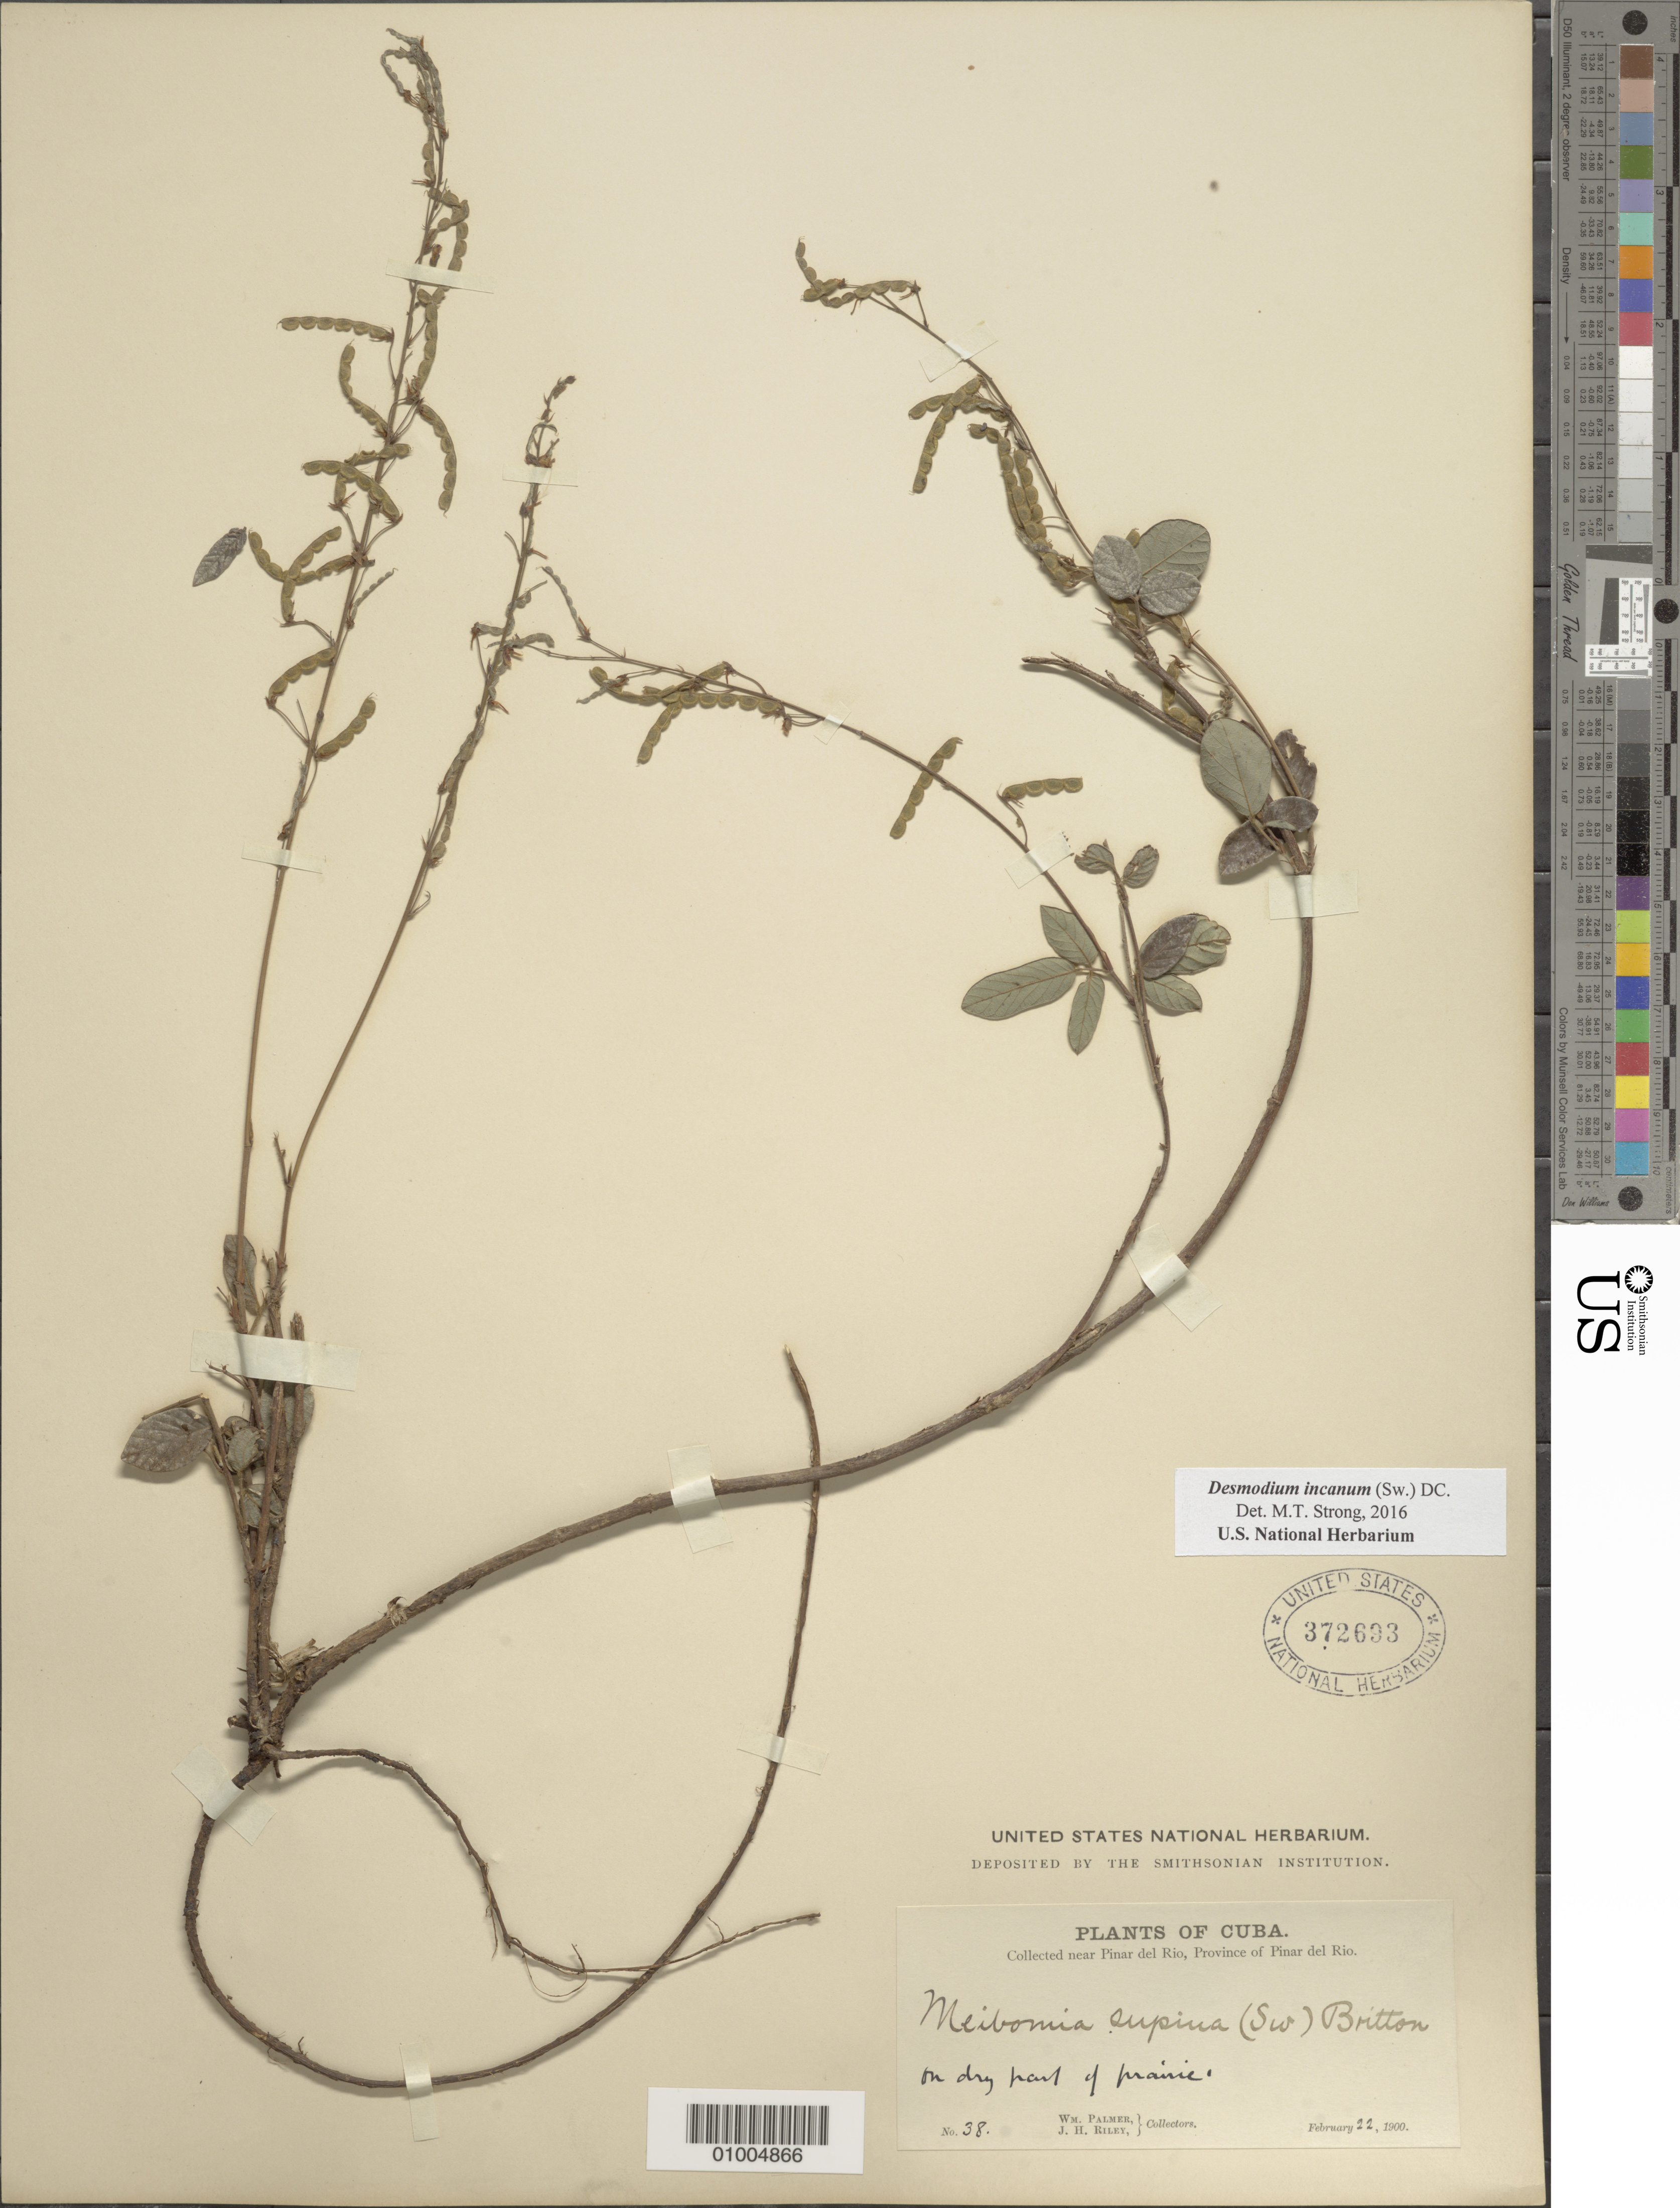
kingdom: Plantae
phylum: Tracheophyta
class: Magnoliopsida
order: Fabales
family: Fabaceae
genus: Desmodium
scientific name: Desmodium incanum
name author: (Sw.) DC.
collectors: W. Palmer & J. H. Riley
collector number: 38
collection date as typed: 22 Feb 1900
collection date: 1900-02-22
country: Cuba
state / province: Pinar del Rio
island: Cuba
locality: Pinar del Rio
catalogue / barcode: US 372693